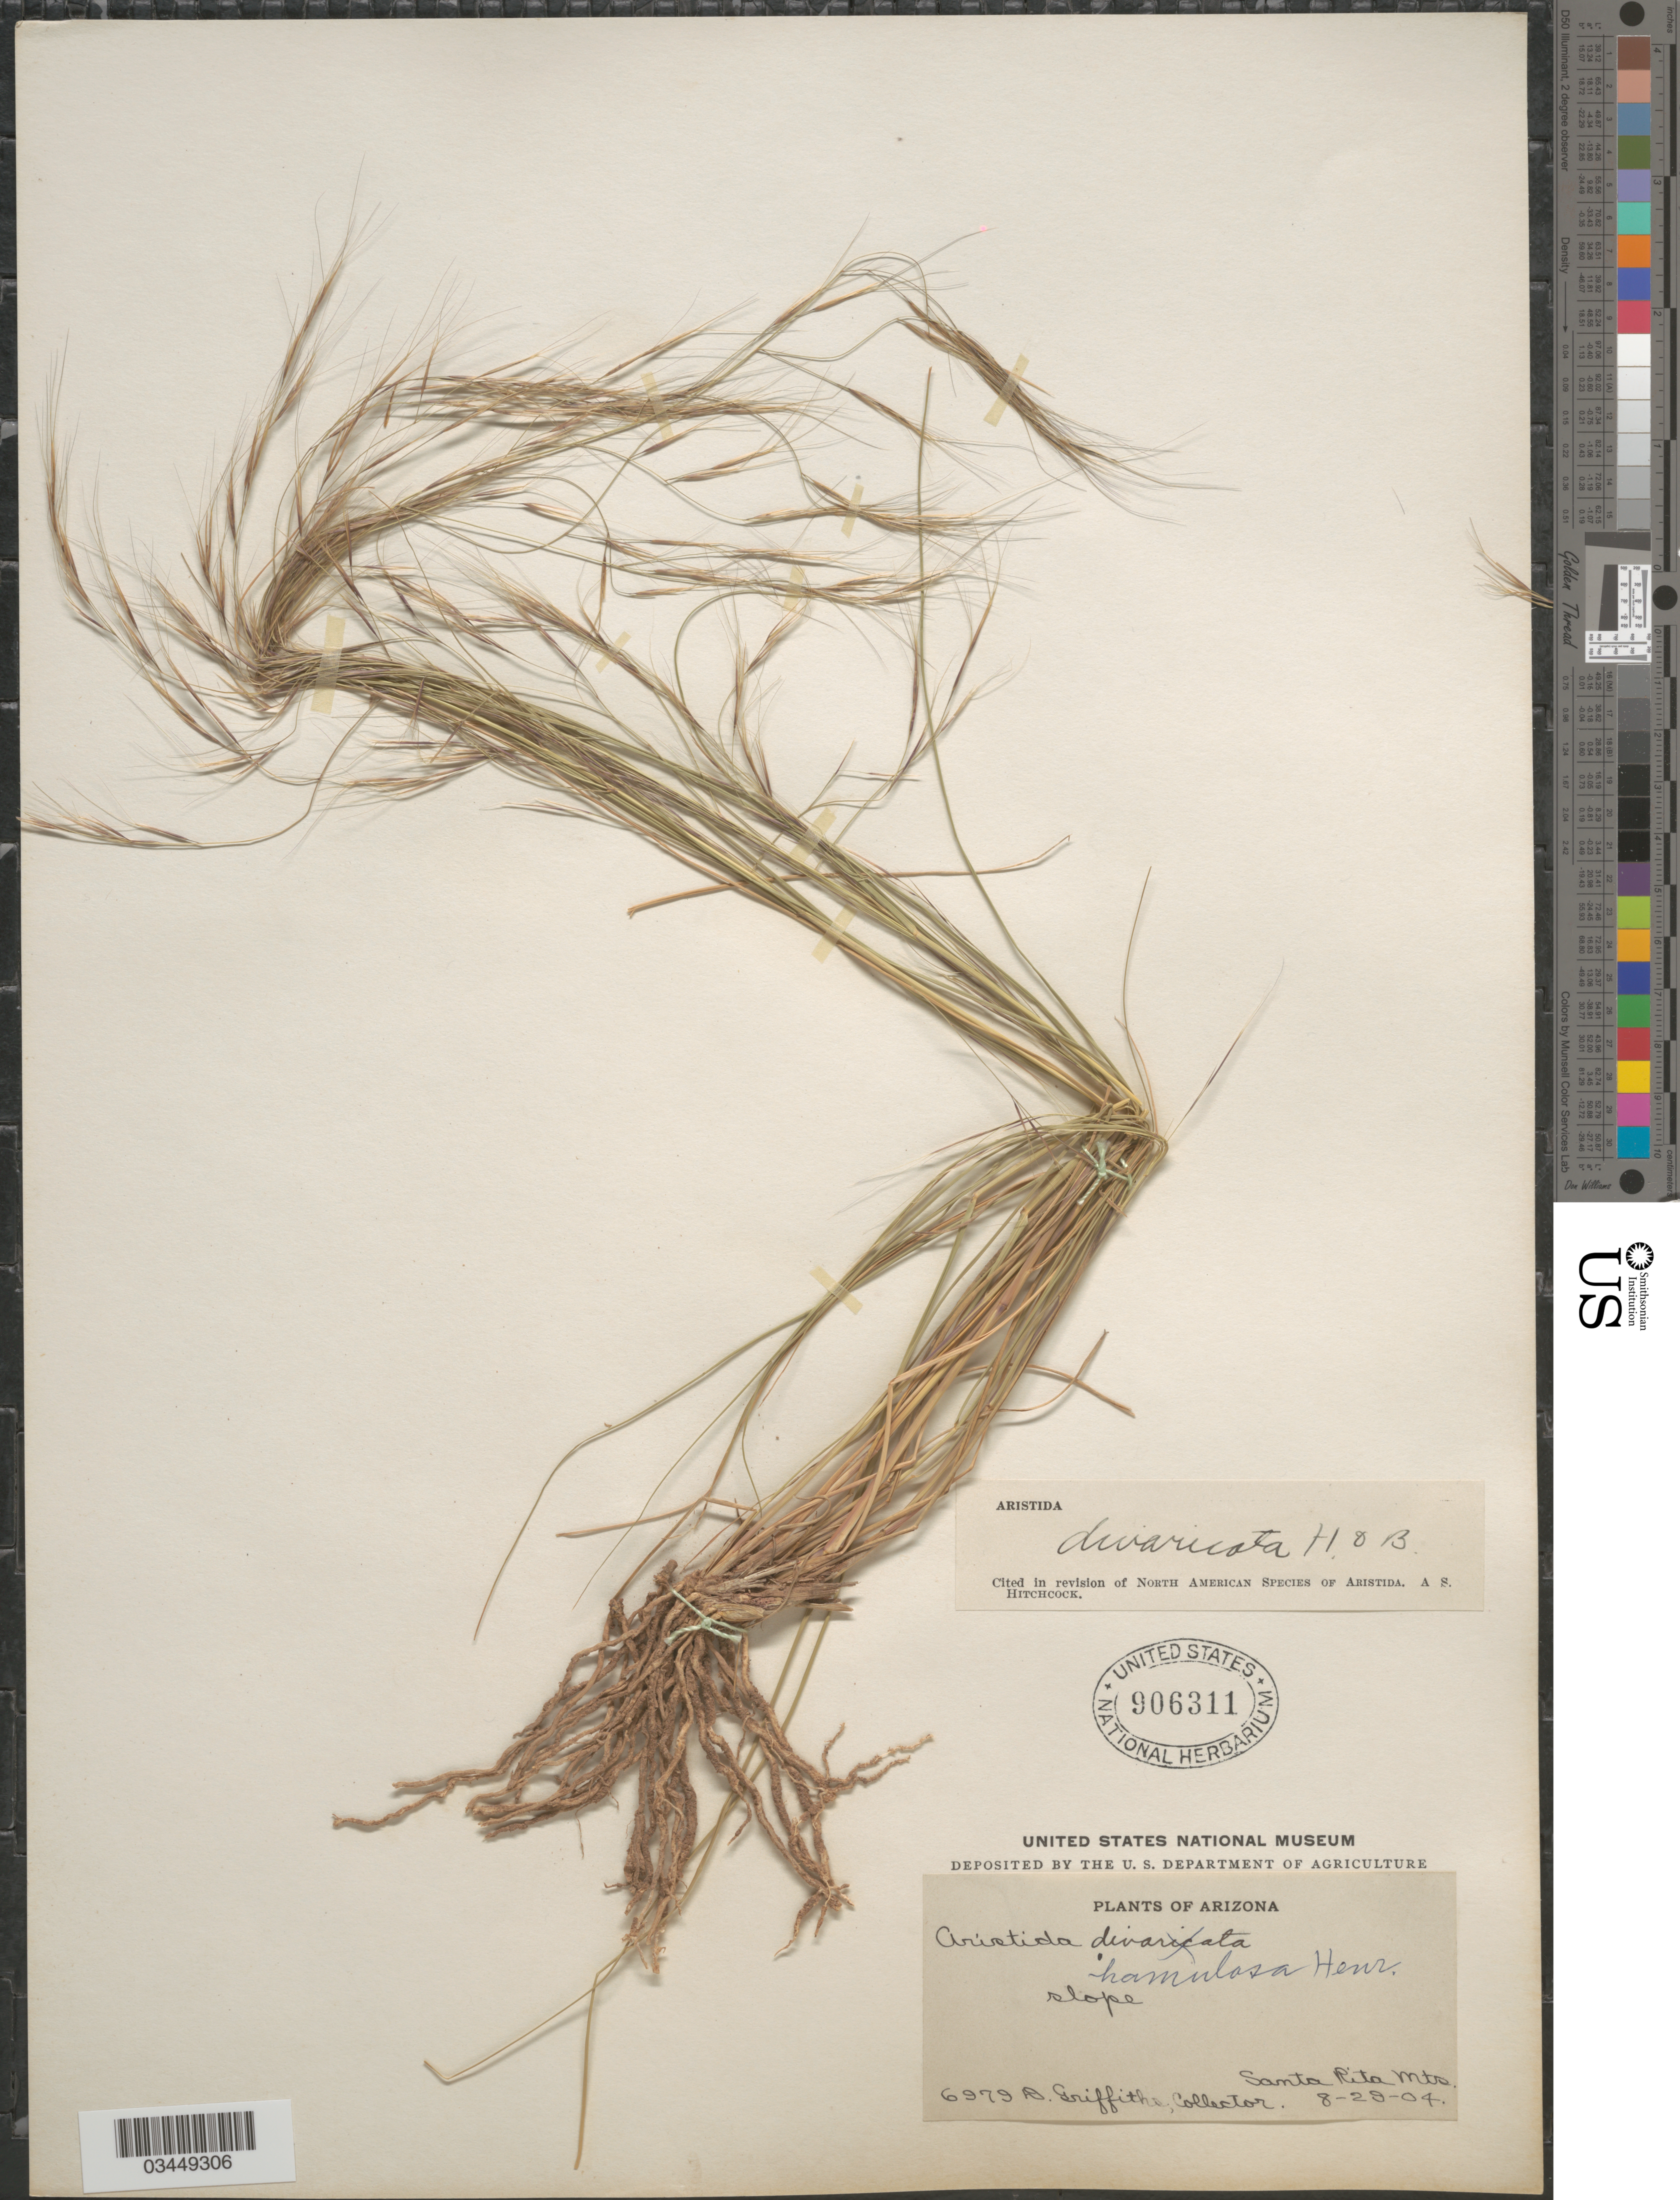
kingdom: Plantae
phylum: Tracheophyta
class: Liliopsida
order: Poales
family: Poaceae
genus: Aristida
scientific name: Aristida hamulosa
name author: Henr.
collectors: D. Griffiths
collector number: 6979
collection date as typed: Transcribed d/m/y: 29/8/4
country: United States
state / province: Arizona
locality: Slope. Santa Rita Mts.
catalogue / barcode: US 906311